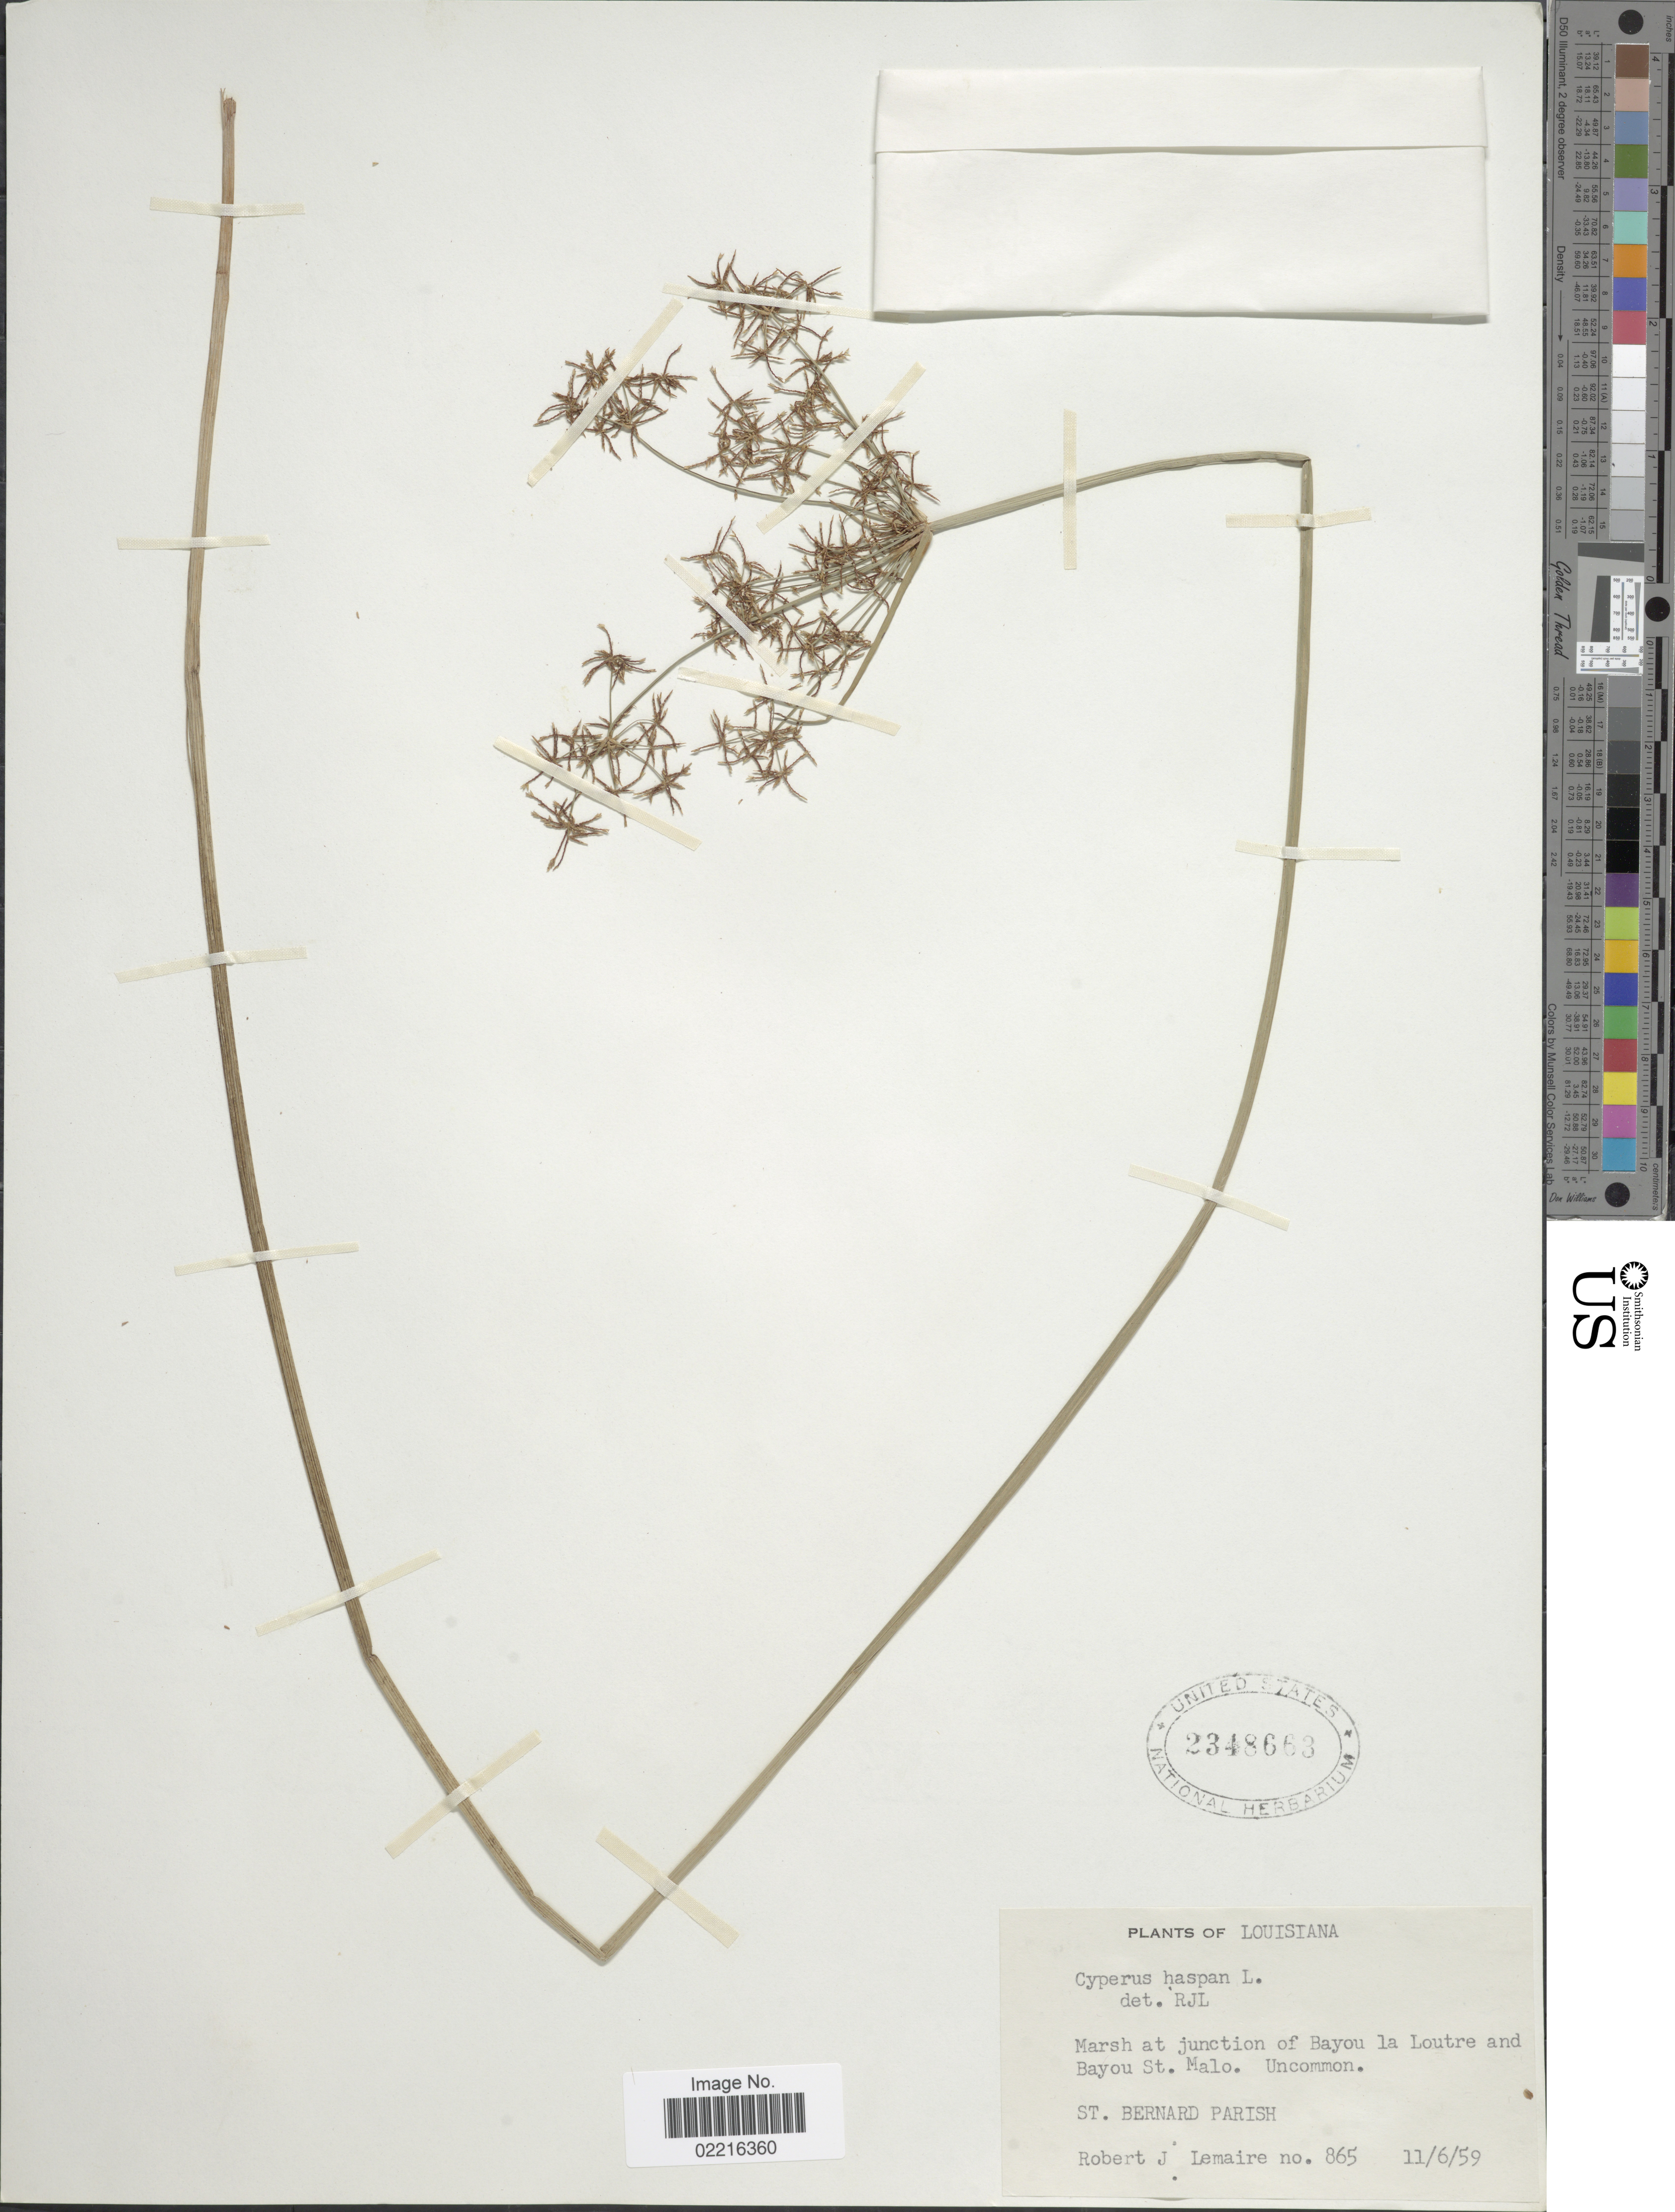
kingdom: Plantae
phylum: Tracheophyta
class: Liliopsida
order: Poales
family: Cyperaceae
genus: Cyperus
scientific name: Cyperus haspan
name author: L.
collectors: R. J. Lemaire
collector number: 865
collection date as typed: Transcribed d/m/y: 6/11/59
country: United States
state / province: Louisiana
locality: Junction of Bayou la Loutre and Bayou St. Malo, St. Bernard Parish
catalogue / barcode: US 2348663